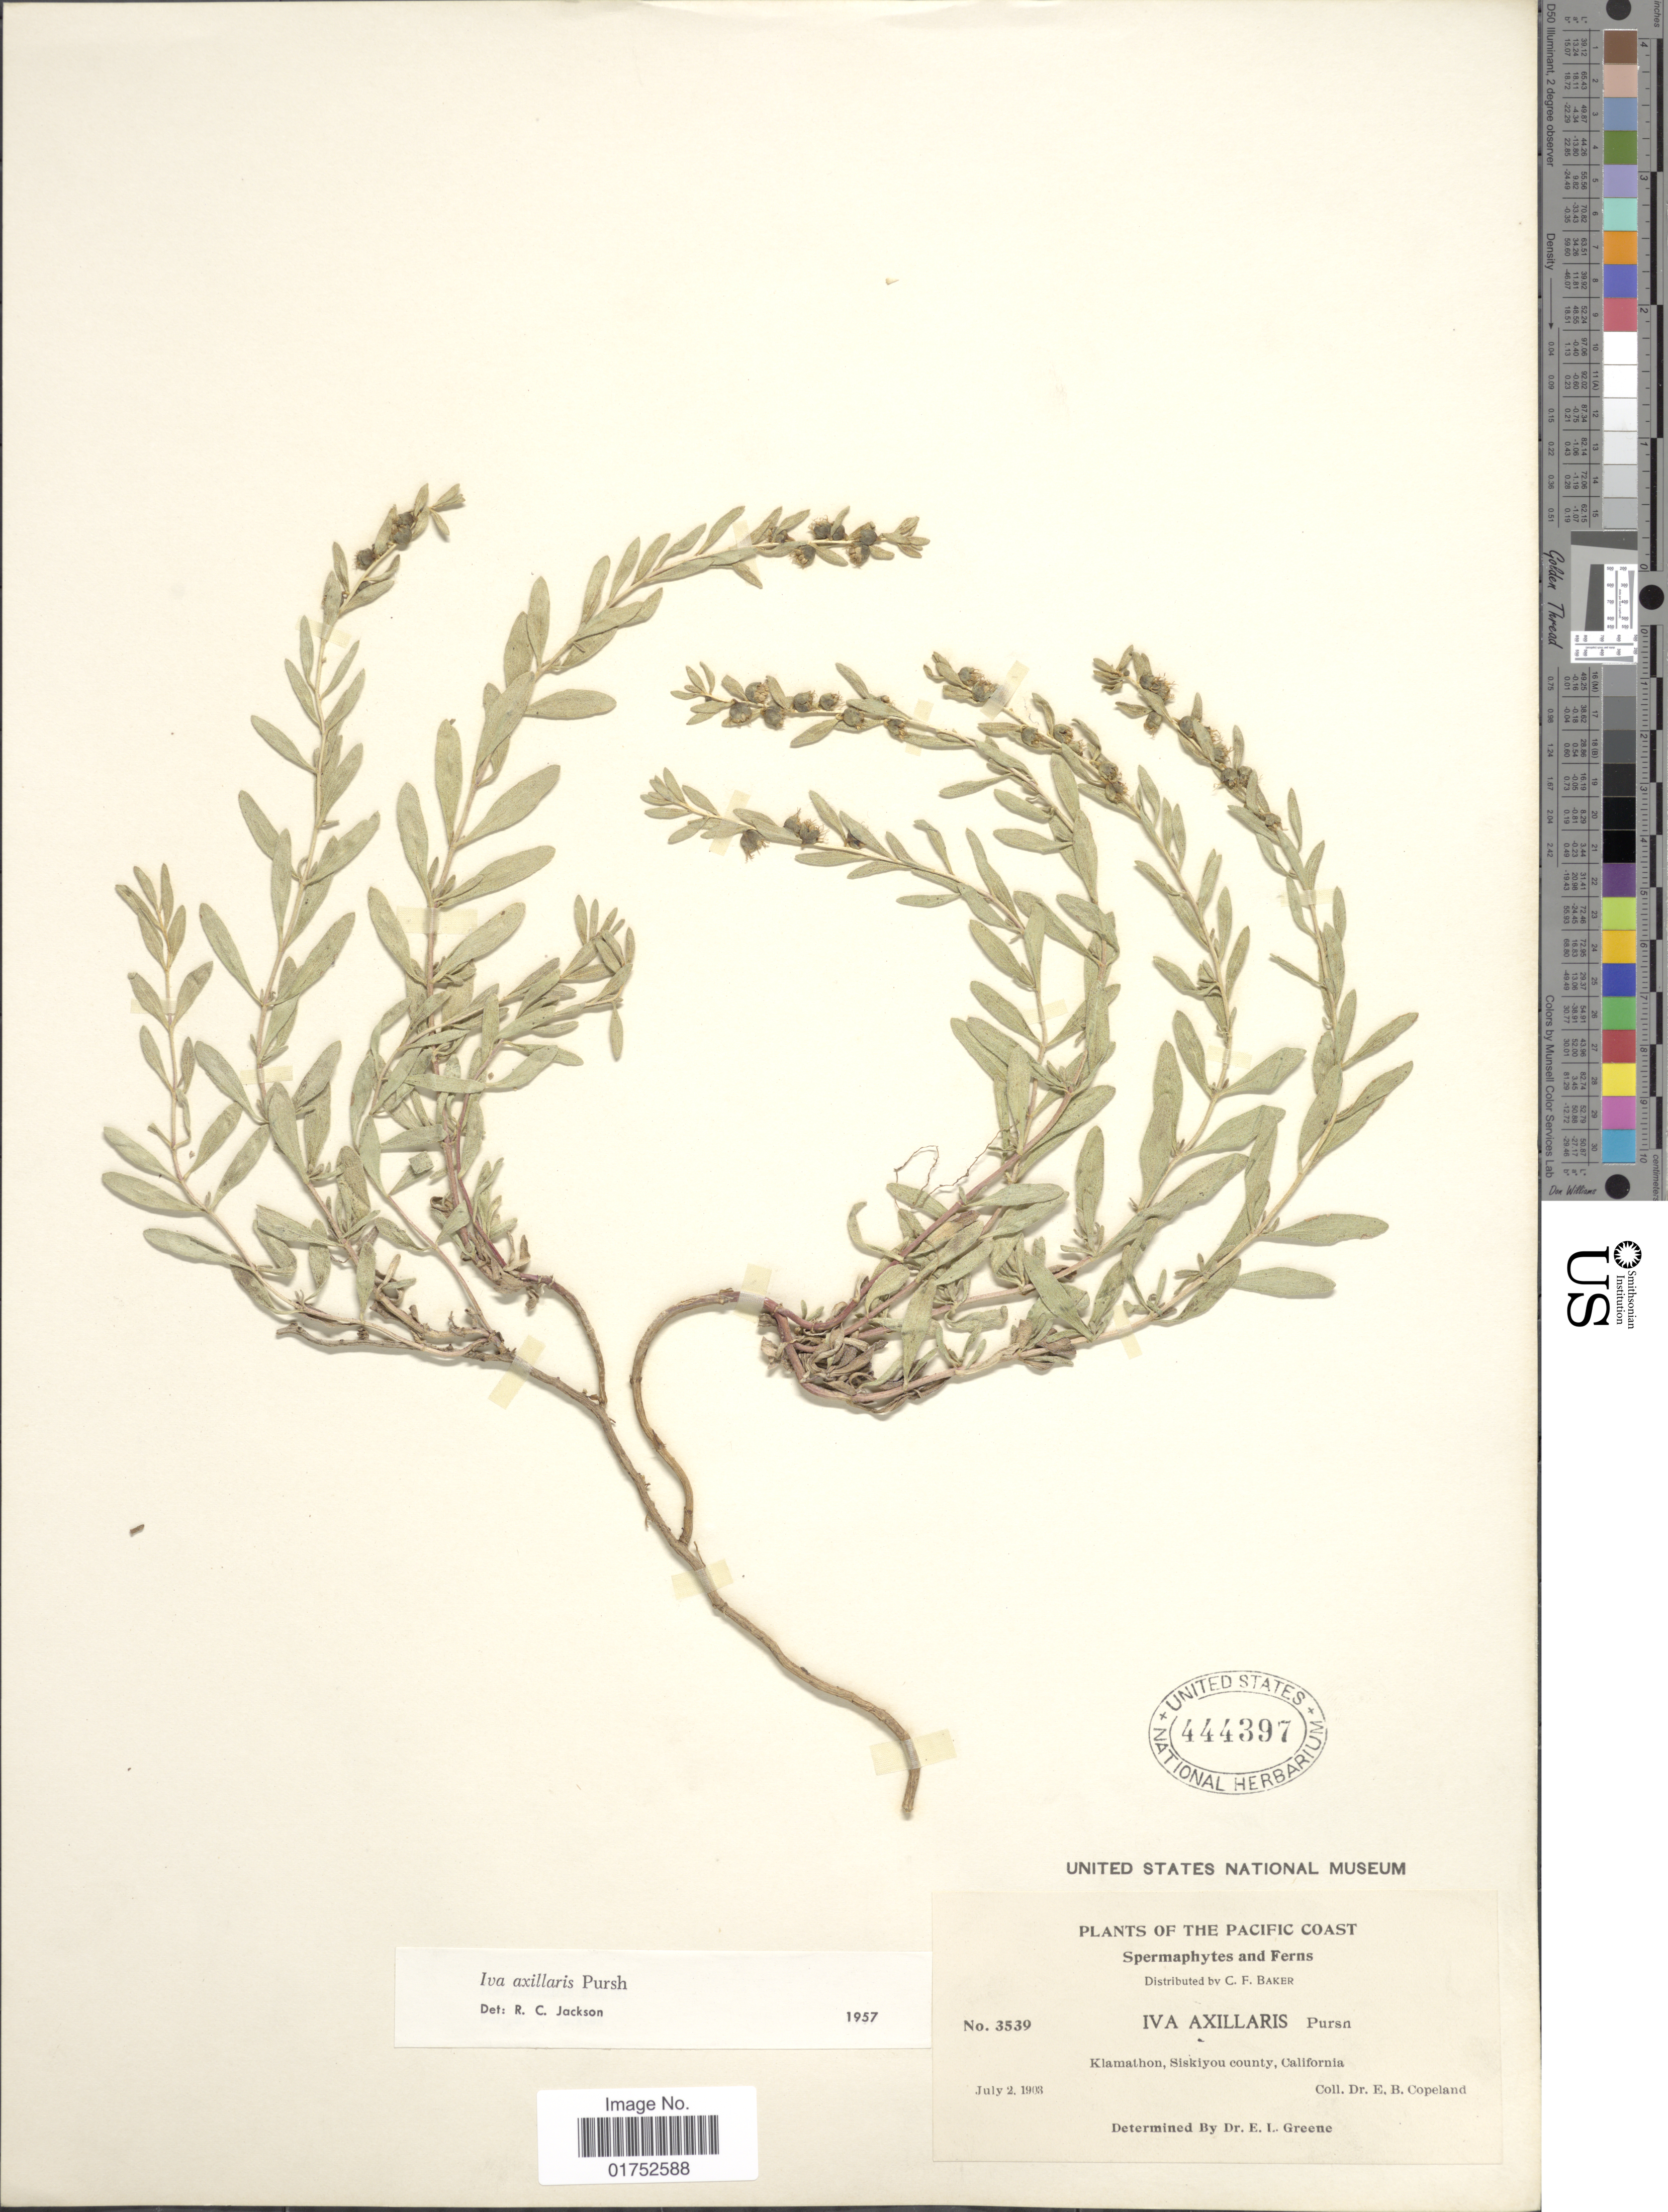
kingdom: Plantae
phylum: Tracheophyta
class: Magnoliopsida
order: Asterales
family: Asteraceae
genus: Iva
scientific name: Iva axillaris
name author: Pursh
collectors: E. B. Copeland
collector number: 3539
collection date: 1903-07-02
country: United States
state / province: California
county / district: Siskiyou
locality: The Pacific Coast, Klamathon, Siskiyou County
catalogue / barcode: US 444397